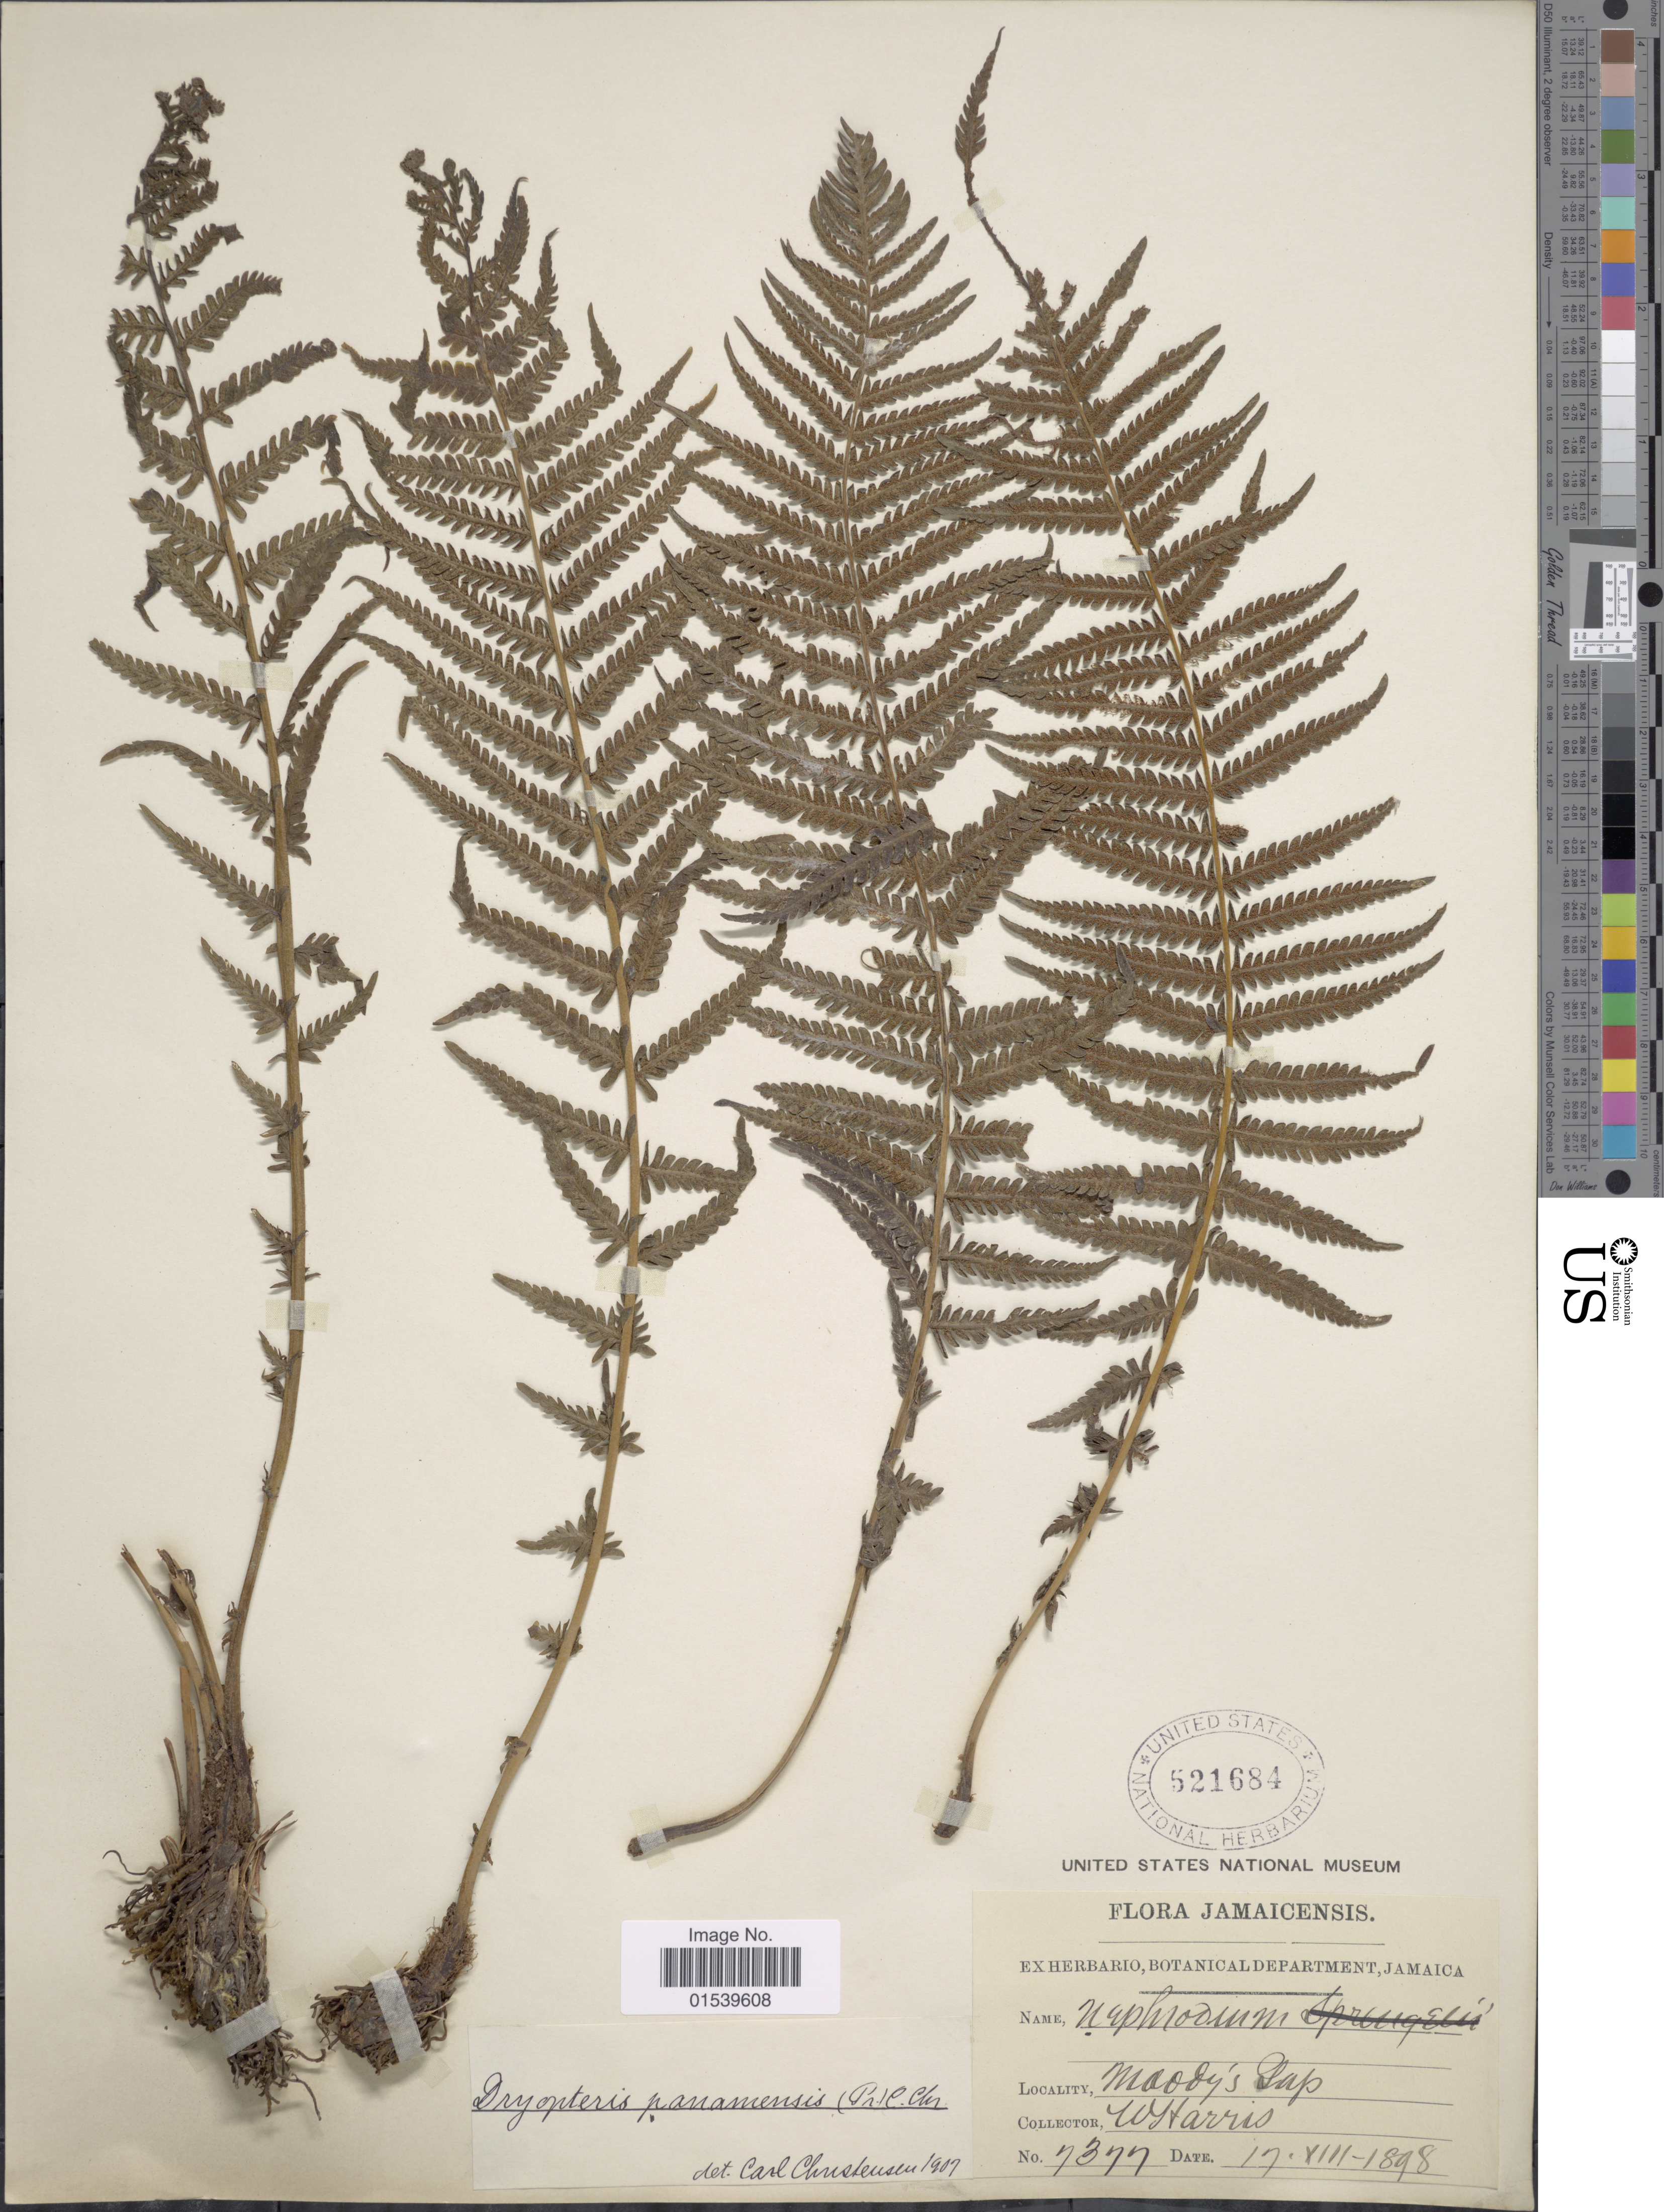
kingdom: Plantae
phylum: Tracheophyta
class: Polypodiopsida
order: Polypodiales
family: Thelypteridaceae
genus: Amauropelta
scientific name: Amauropelta resinifera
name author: (Desv.) Pic. Serm.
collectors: W. Harris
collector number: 7377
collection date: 1898-08-17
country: Jamaica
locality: Jamaicensis, Moody's Gap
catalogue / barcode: US 521684